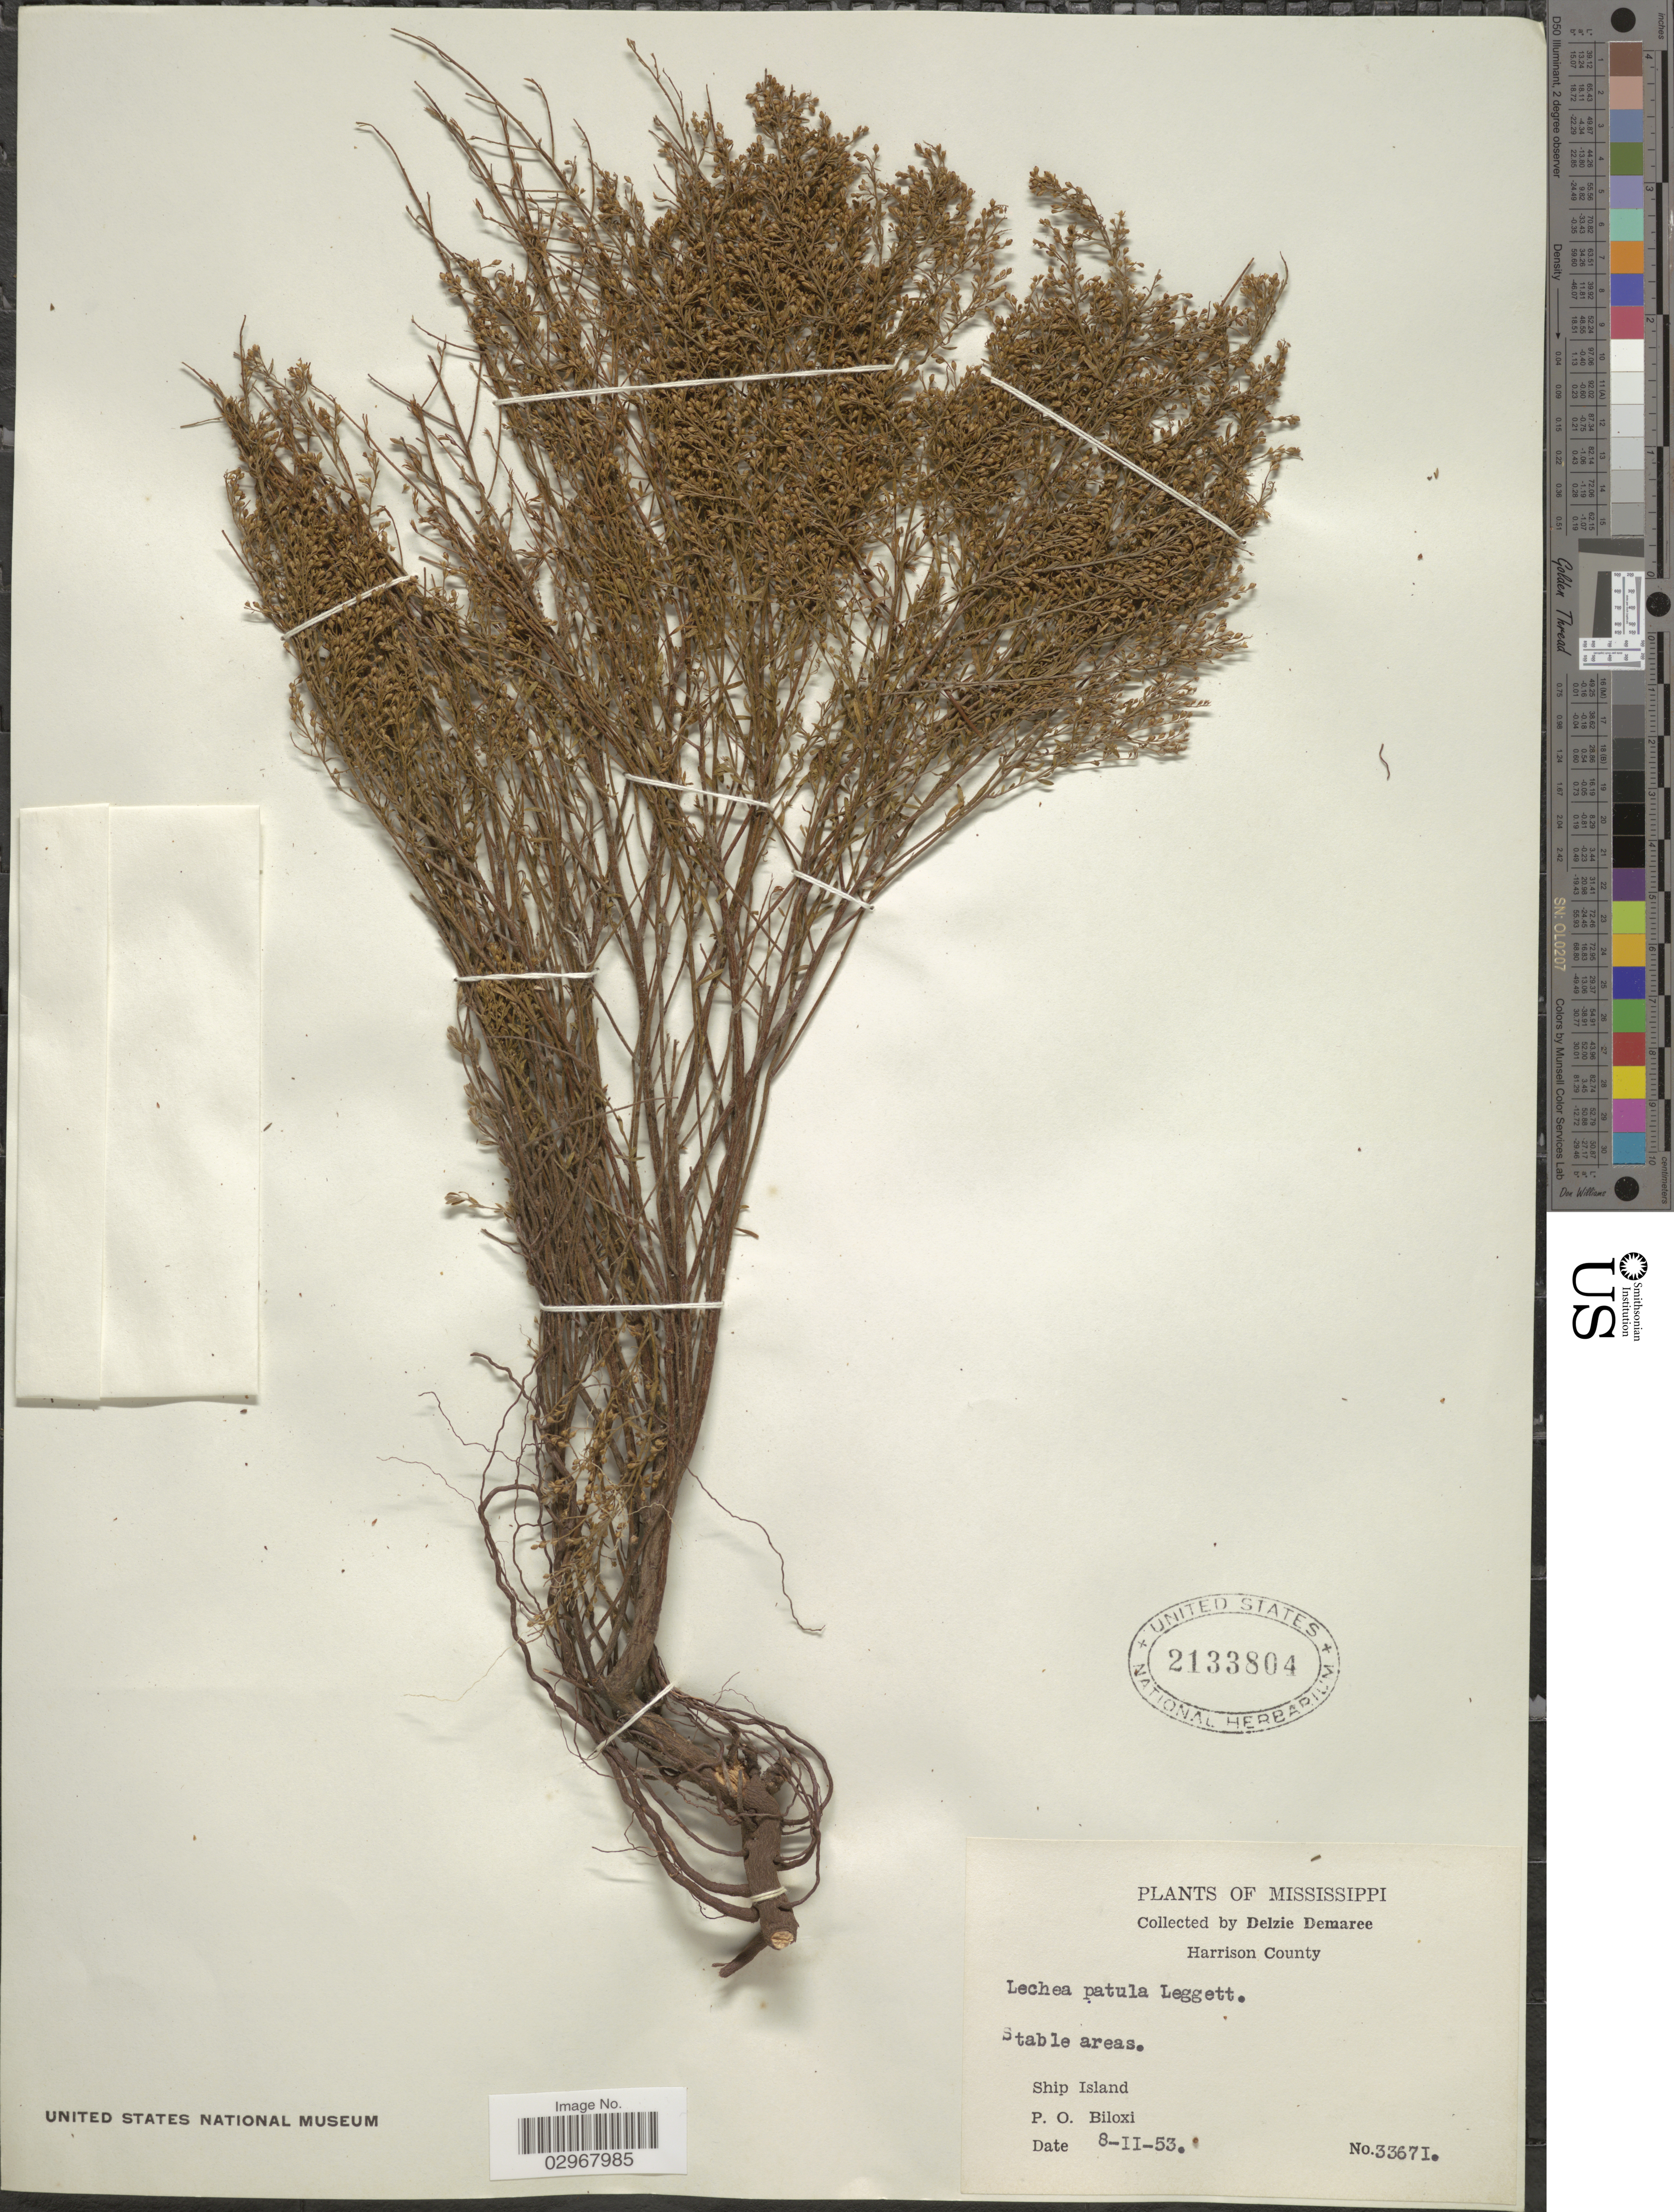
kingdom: Plantae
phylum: Tracheophyta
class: Magnoliopsida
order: Malvales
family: Cistaceae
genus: Lechea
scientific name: Lechea patula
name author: Legg.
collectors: D. Demaree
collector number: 33671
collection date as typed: Transcribed d/m/y: 2/8/53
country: United States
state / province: Mississippi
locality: Harrison County. Ship Island. P. O. Biloxi. Stable areas.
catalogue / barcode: US 2133804